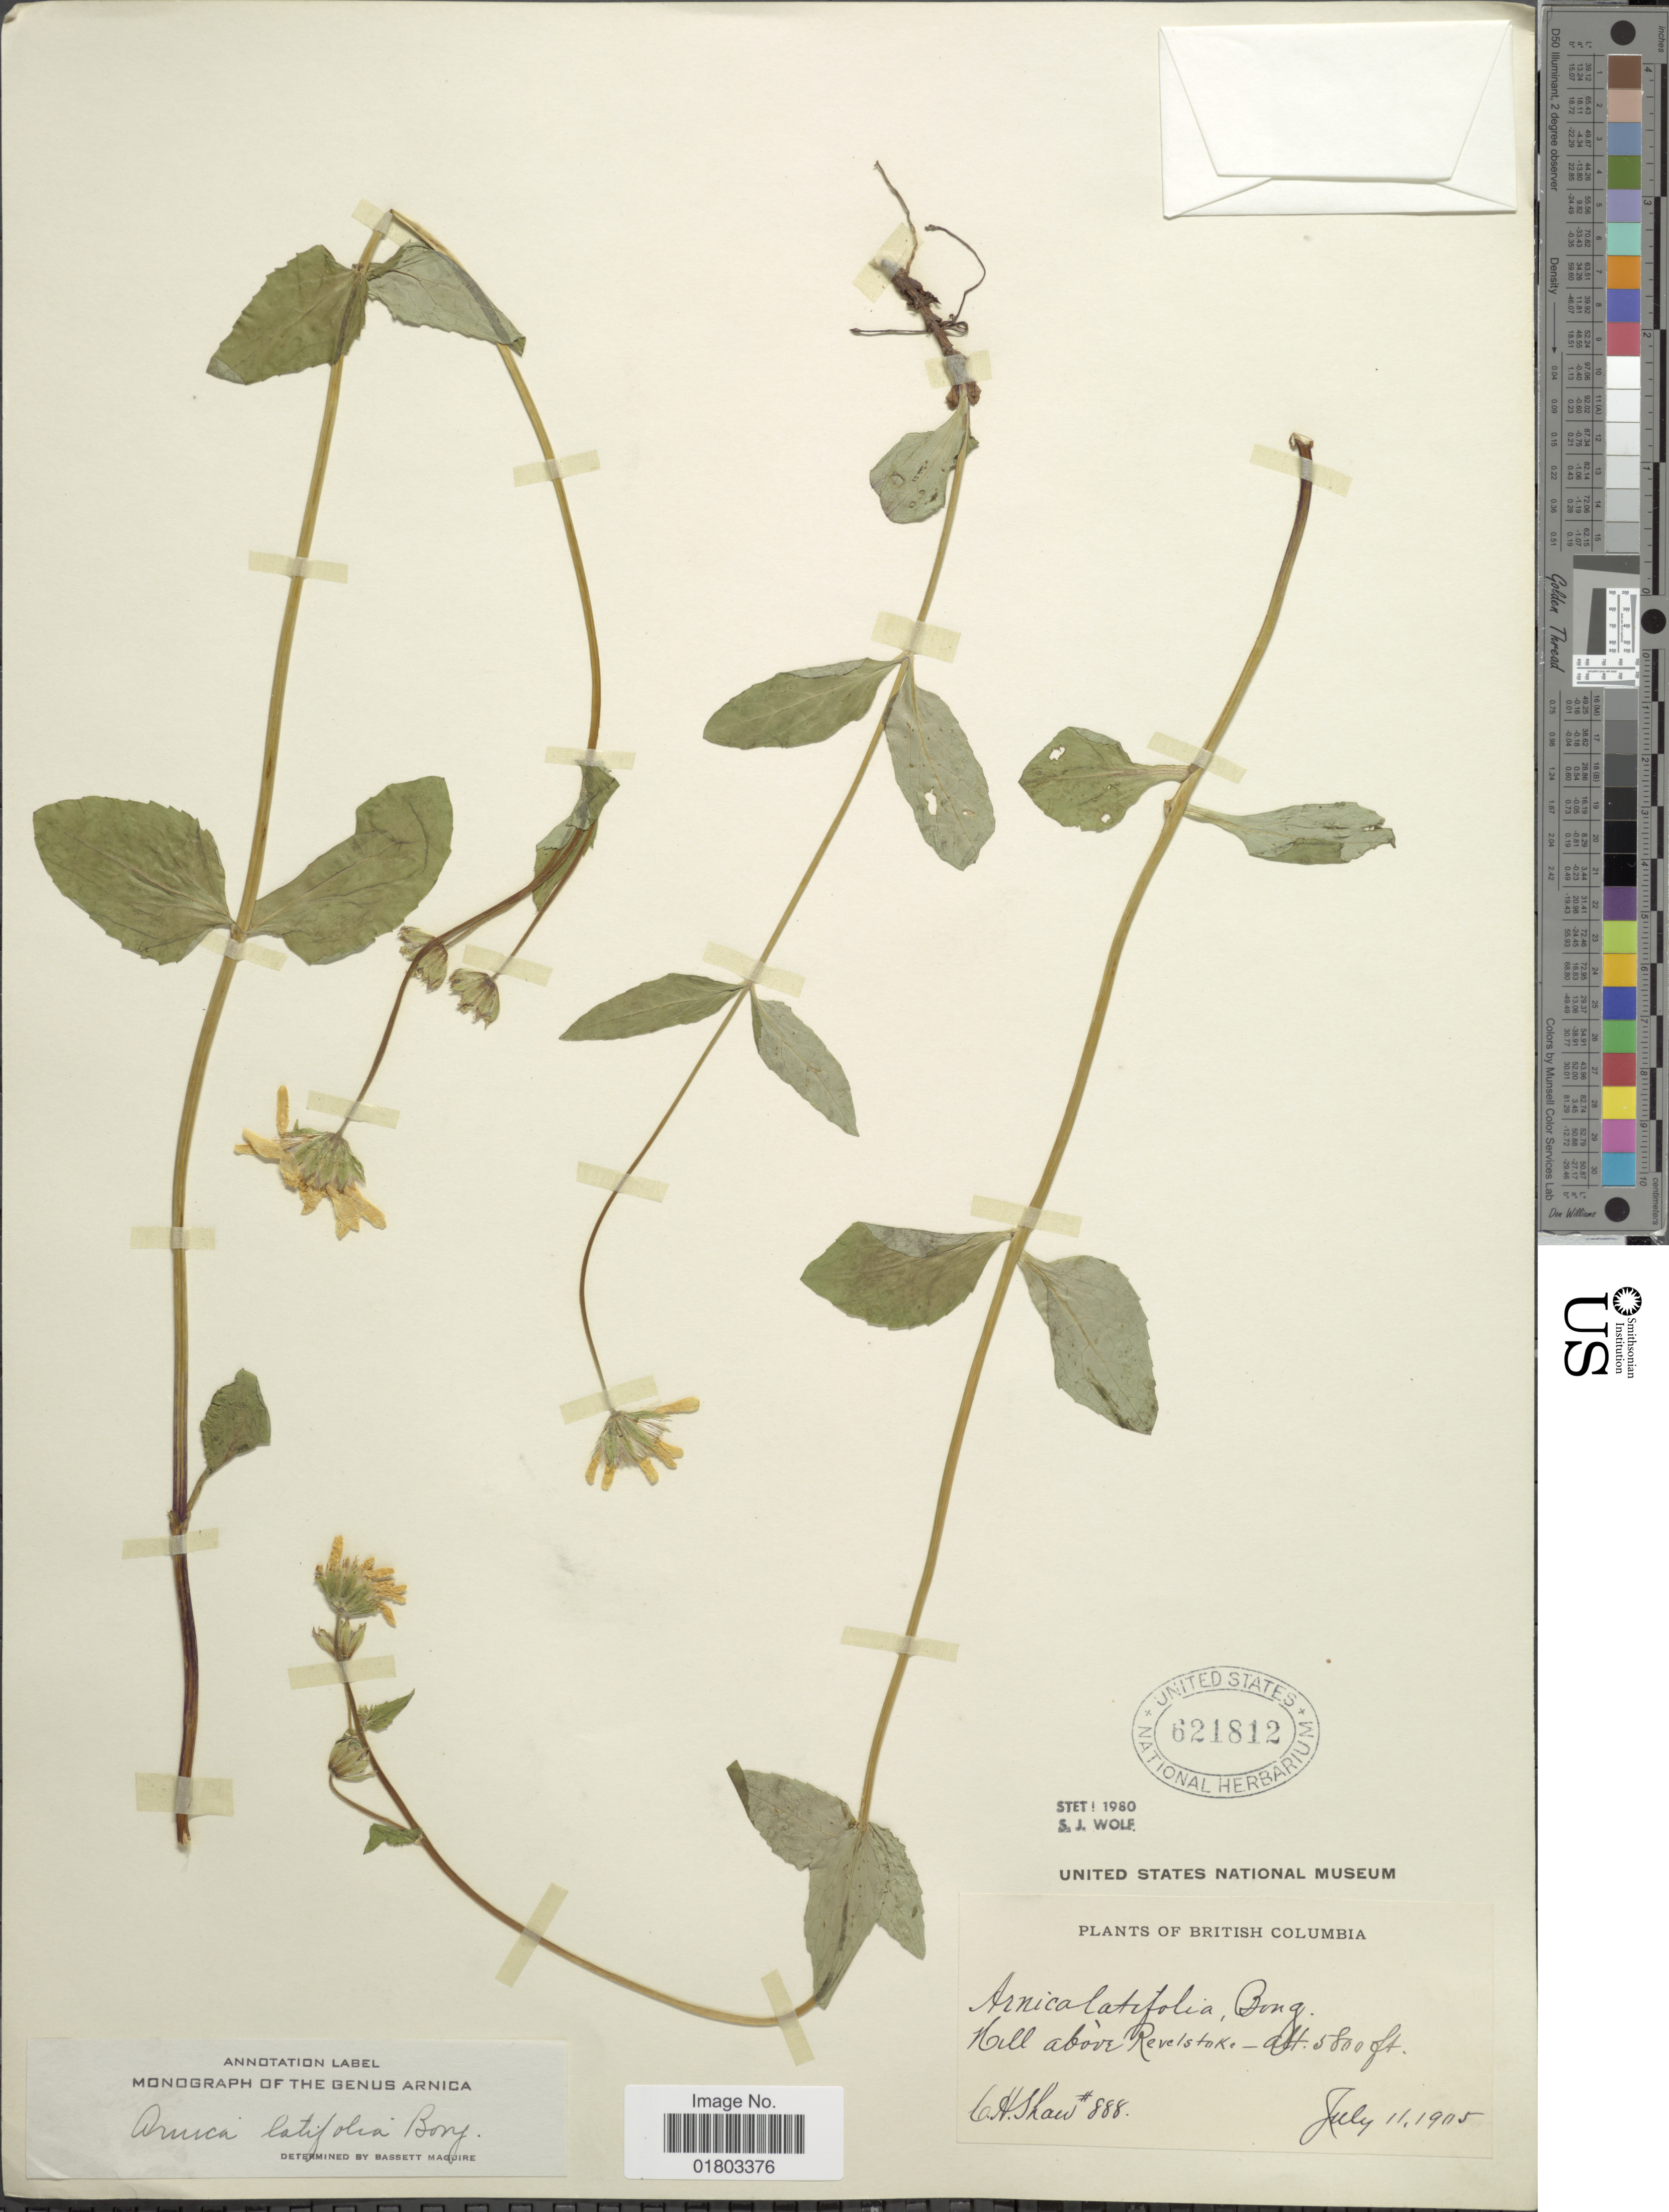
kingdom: Plantae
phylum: Tracheophyta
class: Magnoliopsida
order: Asterales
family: Asteraceae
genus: Arnica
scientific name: Arnica latifolia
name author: Bong.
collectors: C. H. Shaw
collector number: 888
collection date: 1905-07-11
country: Canada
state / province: British Columbia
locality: Hill above Revelstake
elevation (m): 1768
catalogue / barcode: US 621812